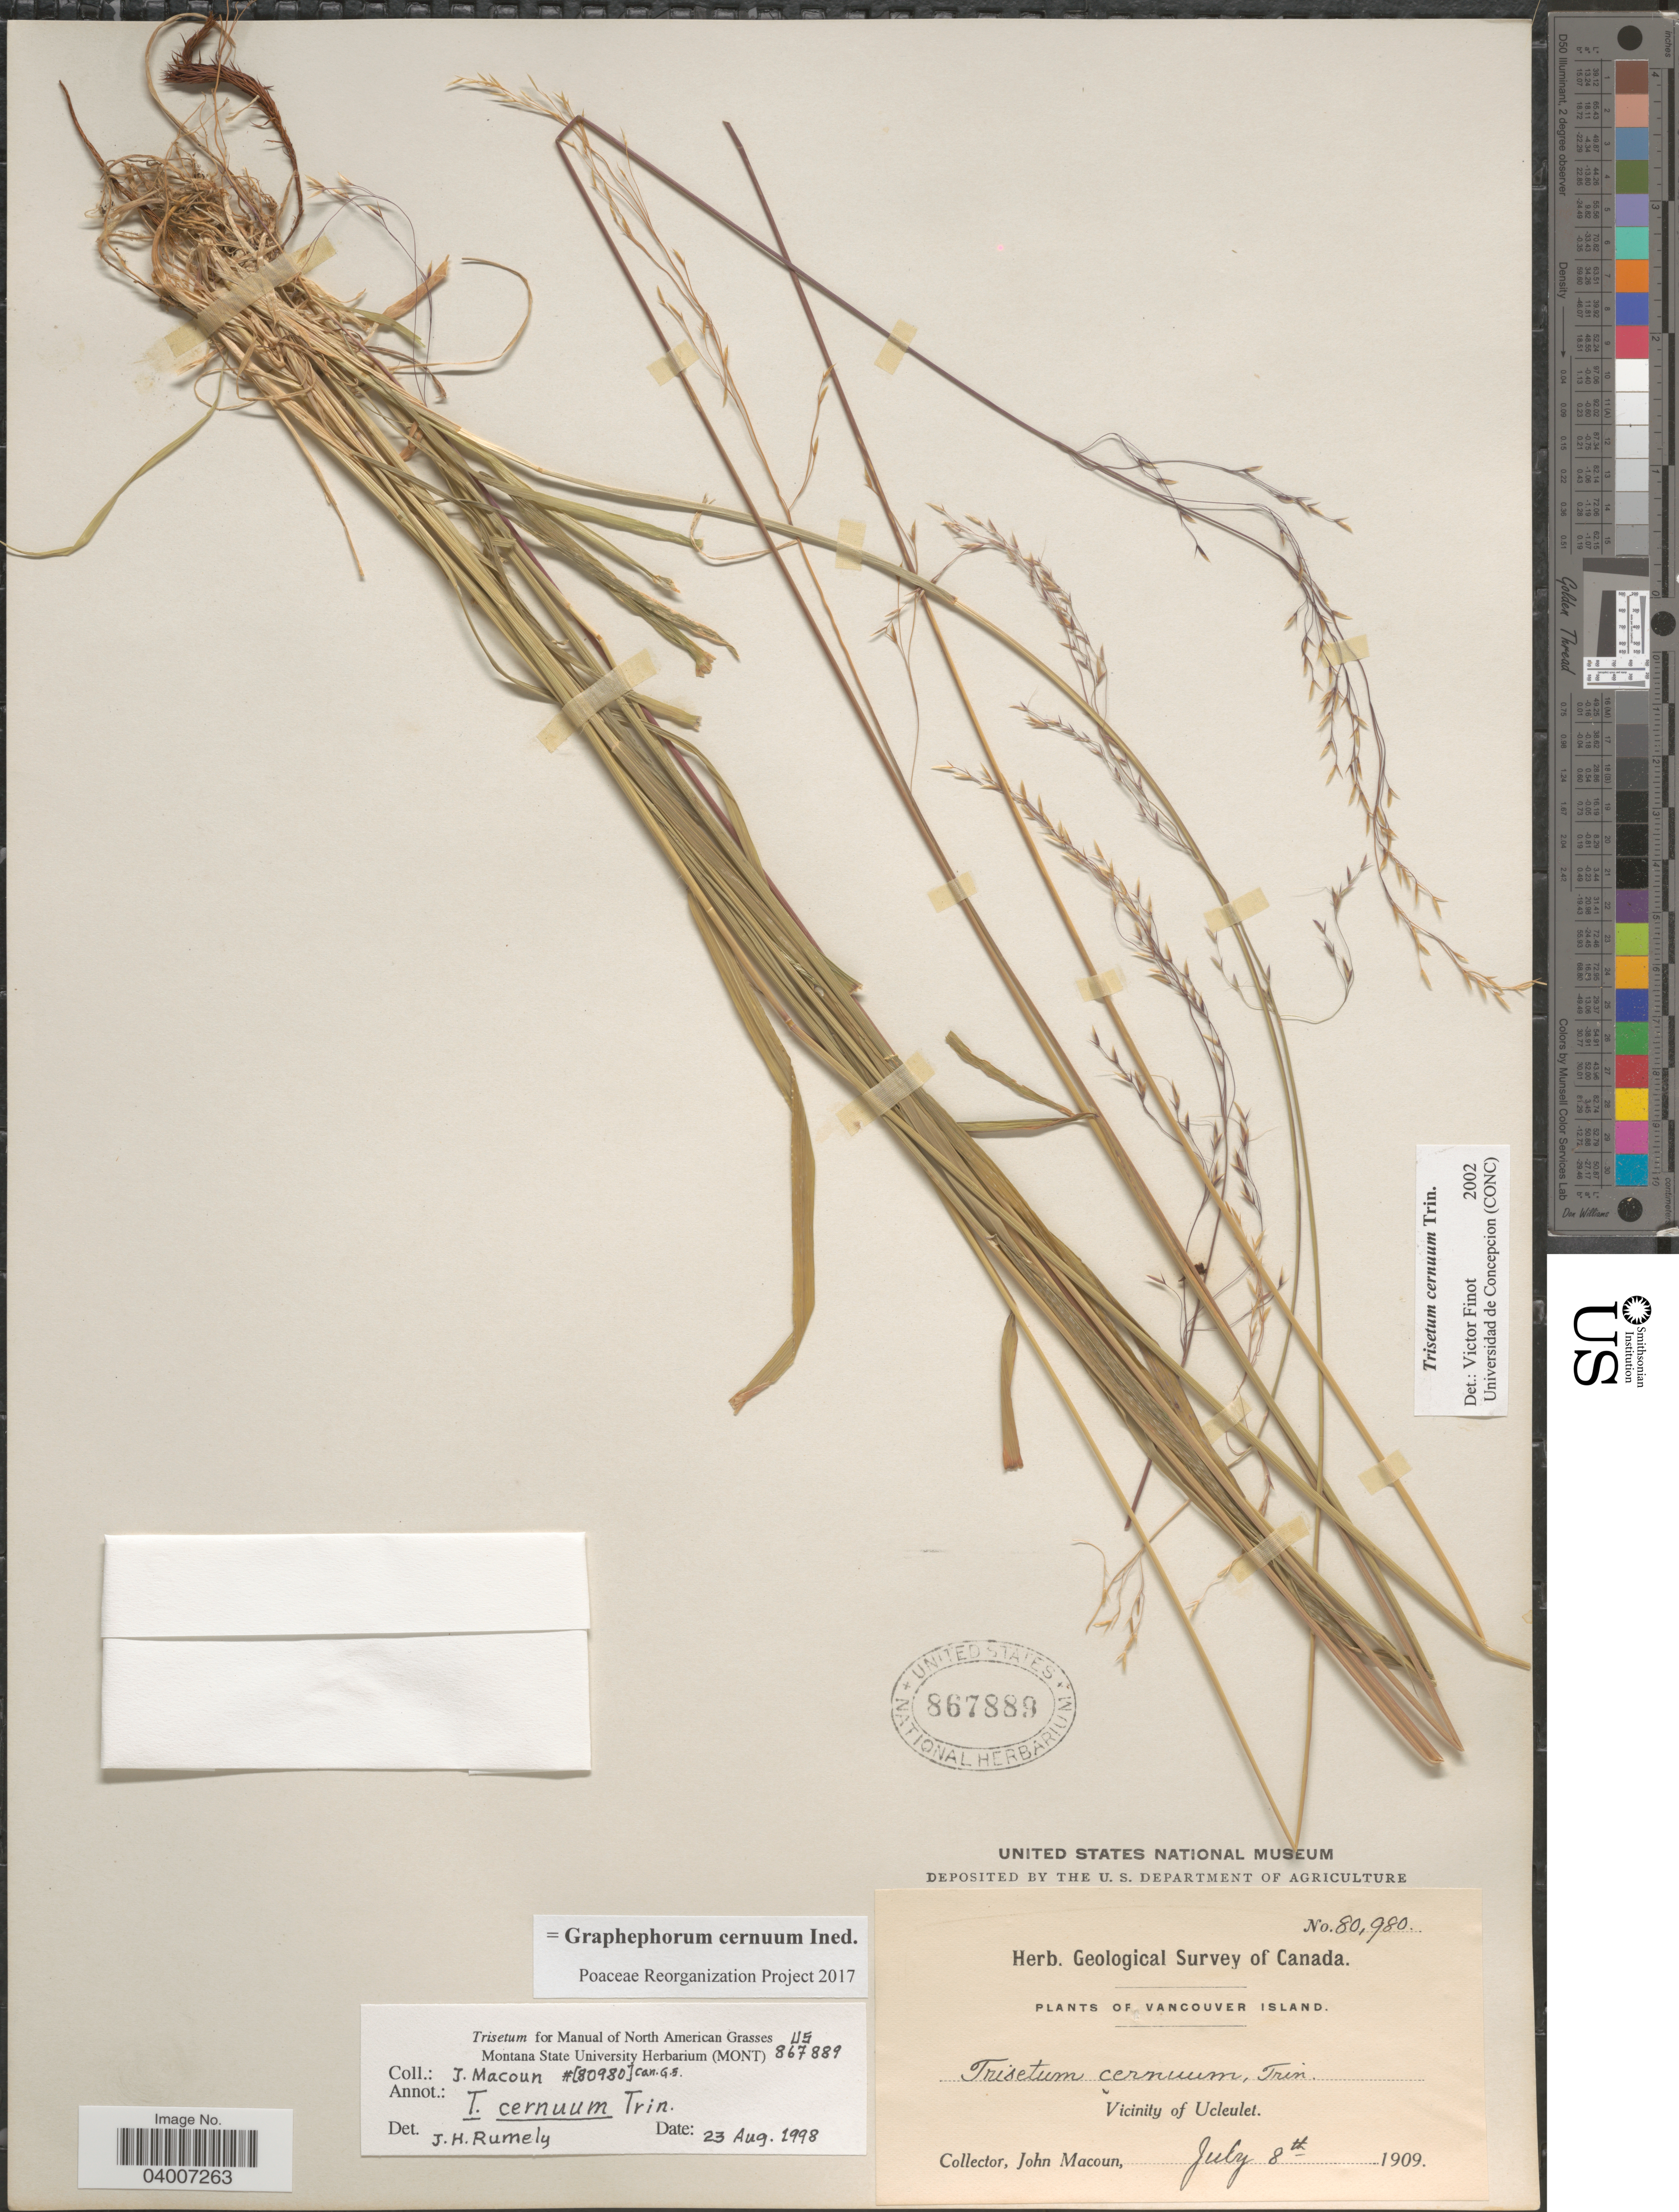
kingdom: Plantae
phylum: Tracheophyta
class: Liliopsida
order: Poales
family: Poaceae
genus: Graphephorum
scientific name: Graphephorum cernuum ined.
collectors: J. Macoun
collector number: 80980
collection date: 1909-07-08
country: Canada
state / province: British Columbia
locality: Vancouver Island. Vicinity of Ucleulet.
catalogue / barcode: US 867889